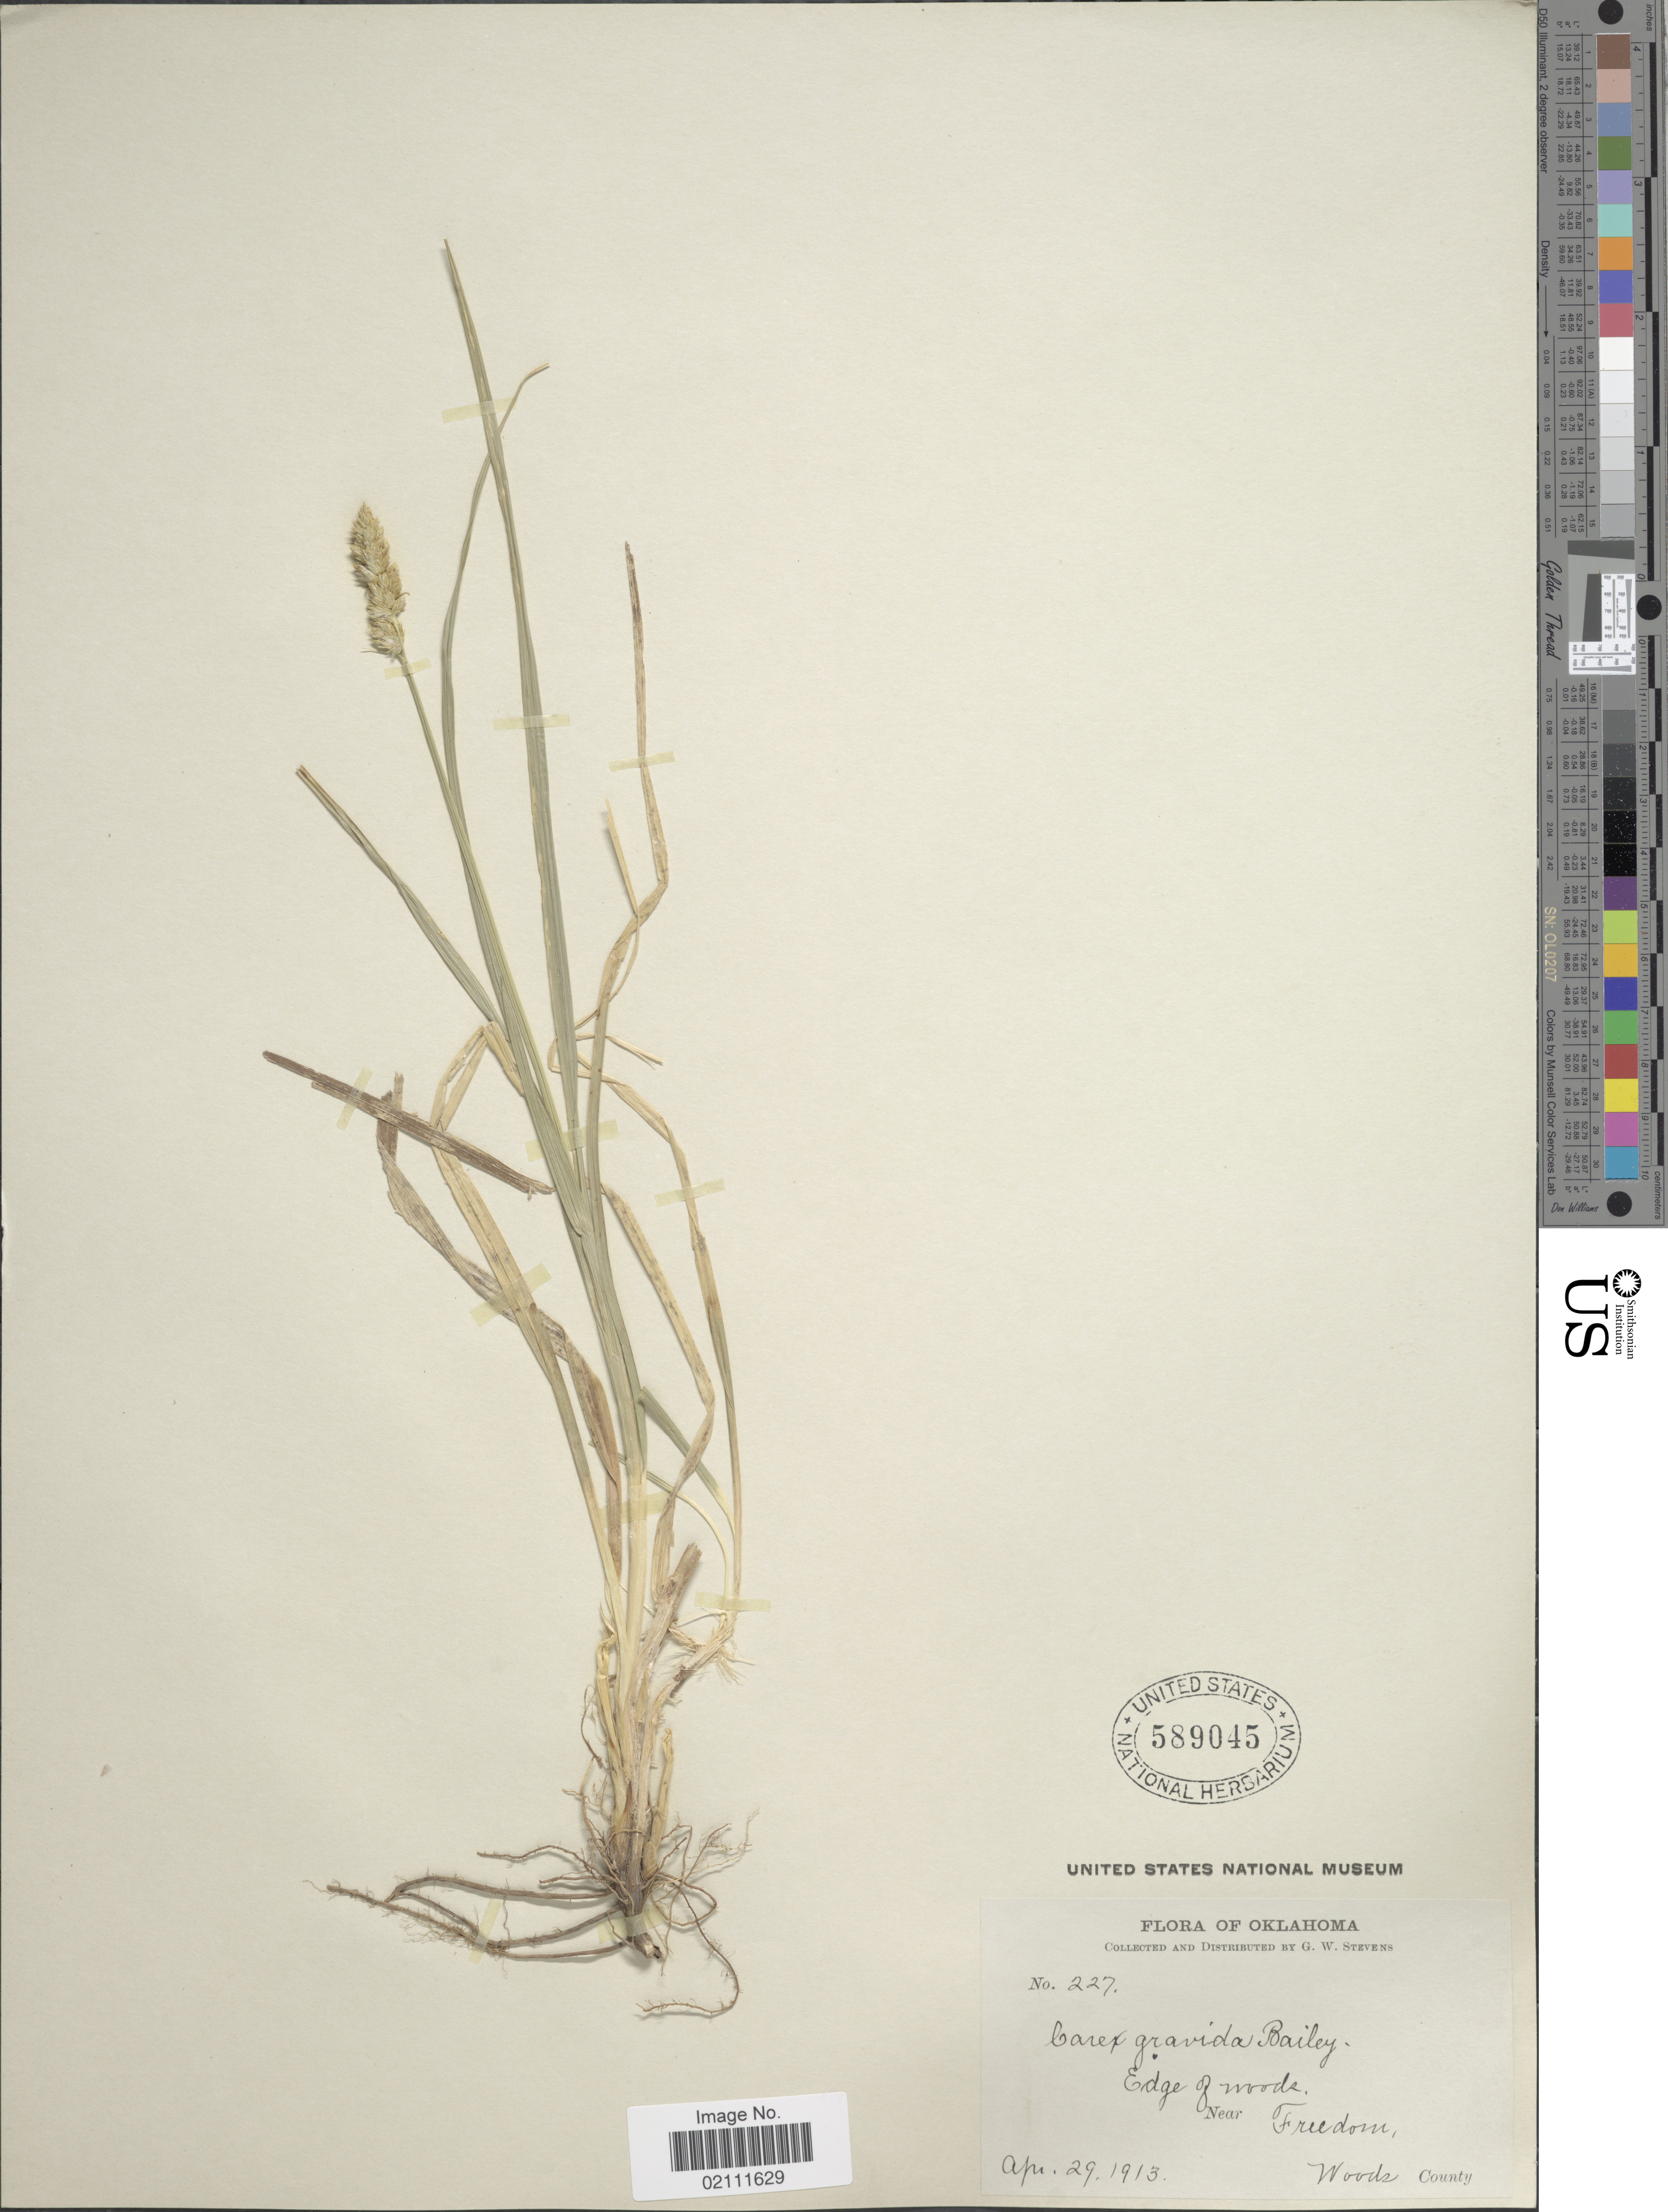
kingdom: Plantae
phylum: Tracheophyta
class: Liliopsida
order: Poales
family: Cyperaceae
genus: Carex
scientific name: Carex gravida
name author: L.H. Bailey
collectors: G. W. Stevens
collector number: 227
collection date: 1913-04-29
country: United States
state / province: Oklahoma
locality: Edge of woods, near Freedom, Woods County.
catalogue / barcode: US 589045